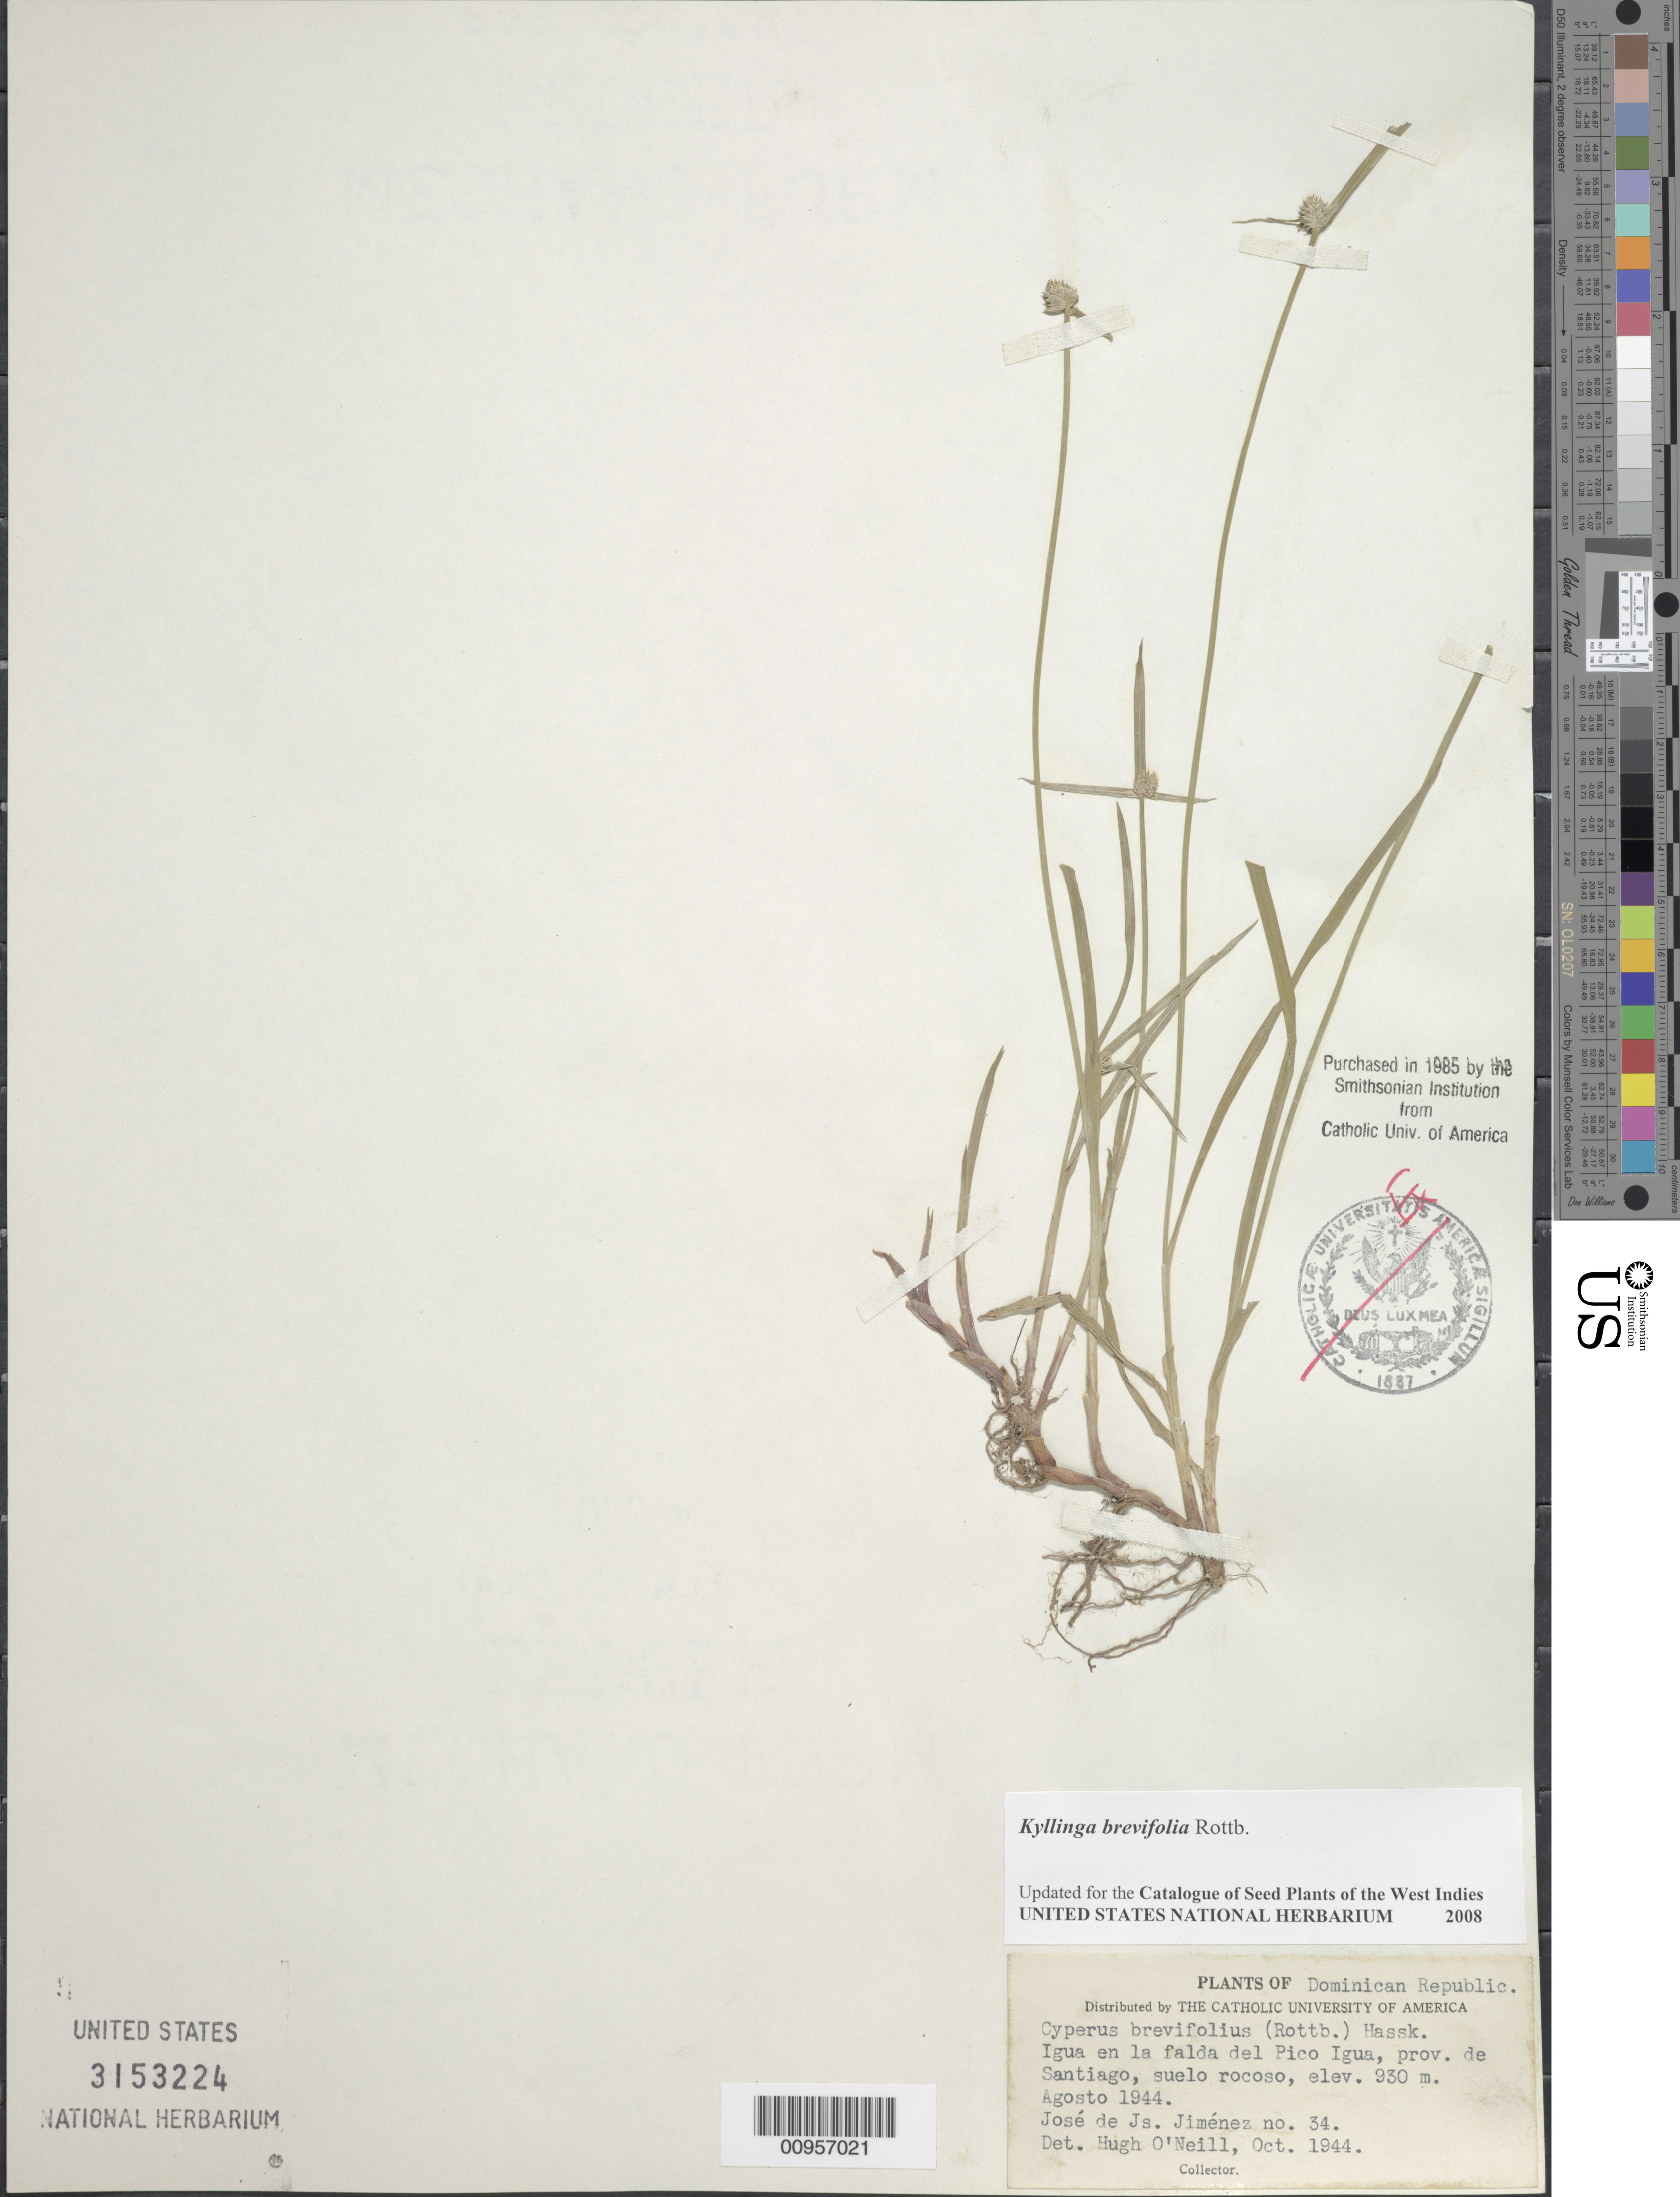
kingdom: Plantae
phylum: Tracheophyta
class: Liliopsida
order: Poales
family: Cyperaceae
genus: Cyperus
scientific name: Cyperus brevifolius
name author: (Rottb.) Hassk.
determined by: Strong, M. T., (US), Smithsonian Institution - National Museum of Natural History (UNITED STATES)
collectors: J. J. Jiménez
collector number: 34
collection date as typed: Aug 1944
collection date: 1944-08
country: Dominican Republic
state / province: Santiago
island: Hispaniola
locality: Igua en la falda del Pico Igua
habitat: Suelo rocoso en la falda del pico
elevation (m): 930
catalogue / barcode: US 3153224